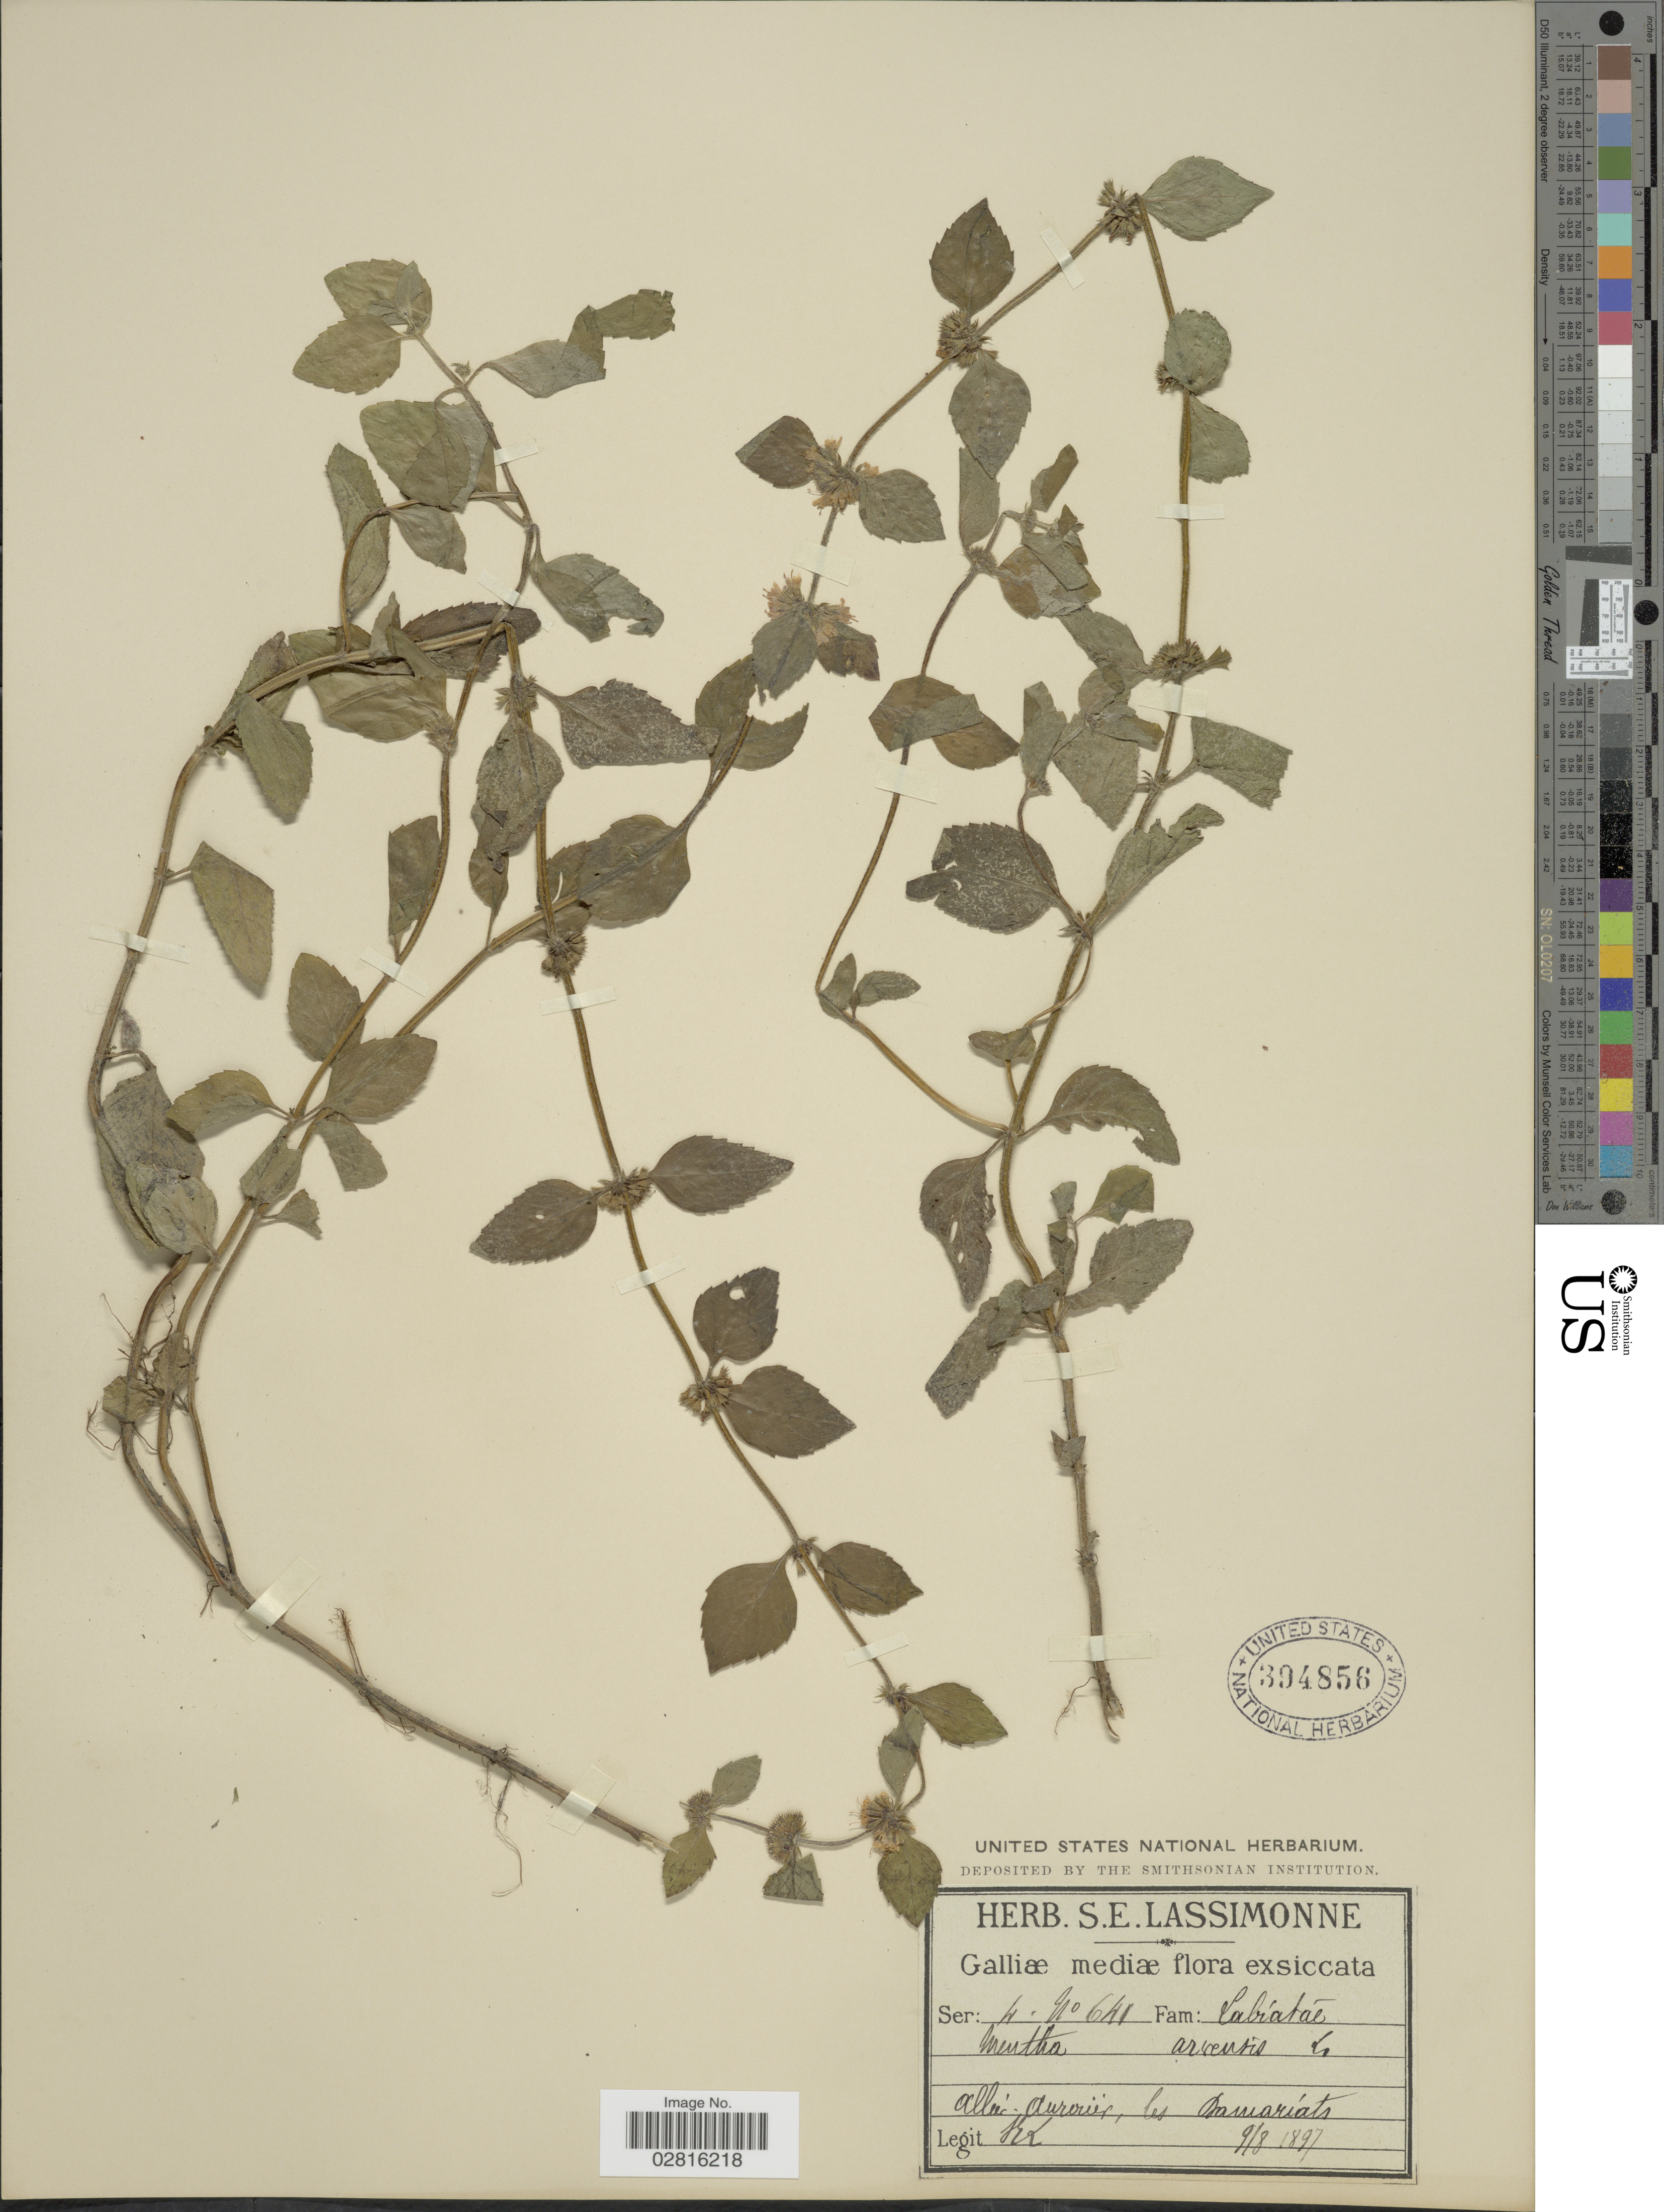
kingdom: Plantae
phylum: Tracheophyta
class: Magnoliopsida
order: Lamiales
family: Lamiaceae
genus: Mentha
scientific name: Mentha arvensis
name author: L.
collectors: S. Lassimonne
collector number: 641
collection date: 1897-08-09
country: France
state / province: Auvergne-Rhône-Alpes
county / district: Allier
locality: Galliæ mediæ [Central France]. Allier - Aurouër, Les Damariats.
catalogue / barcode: US 394856